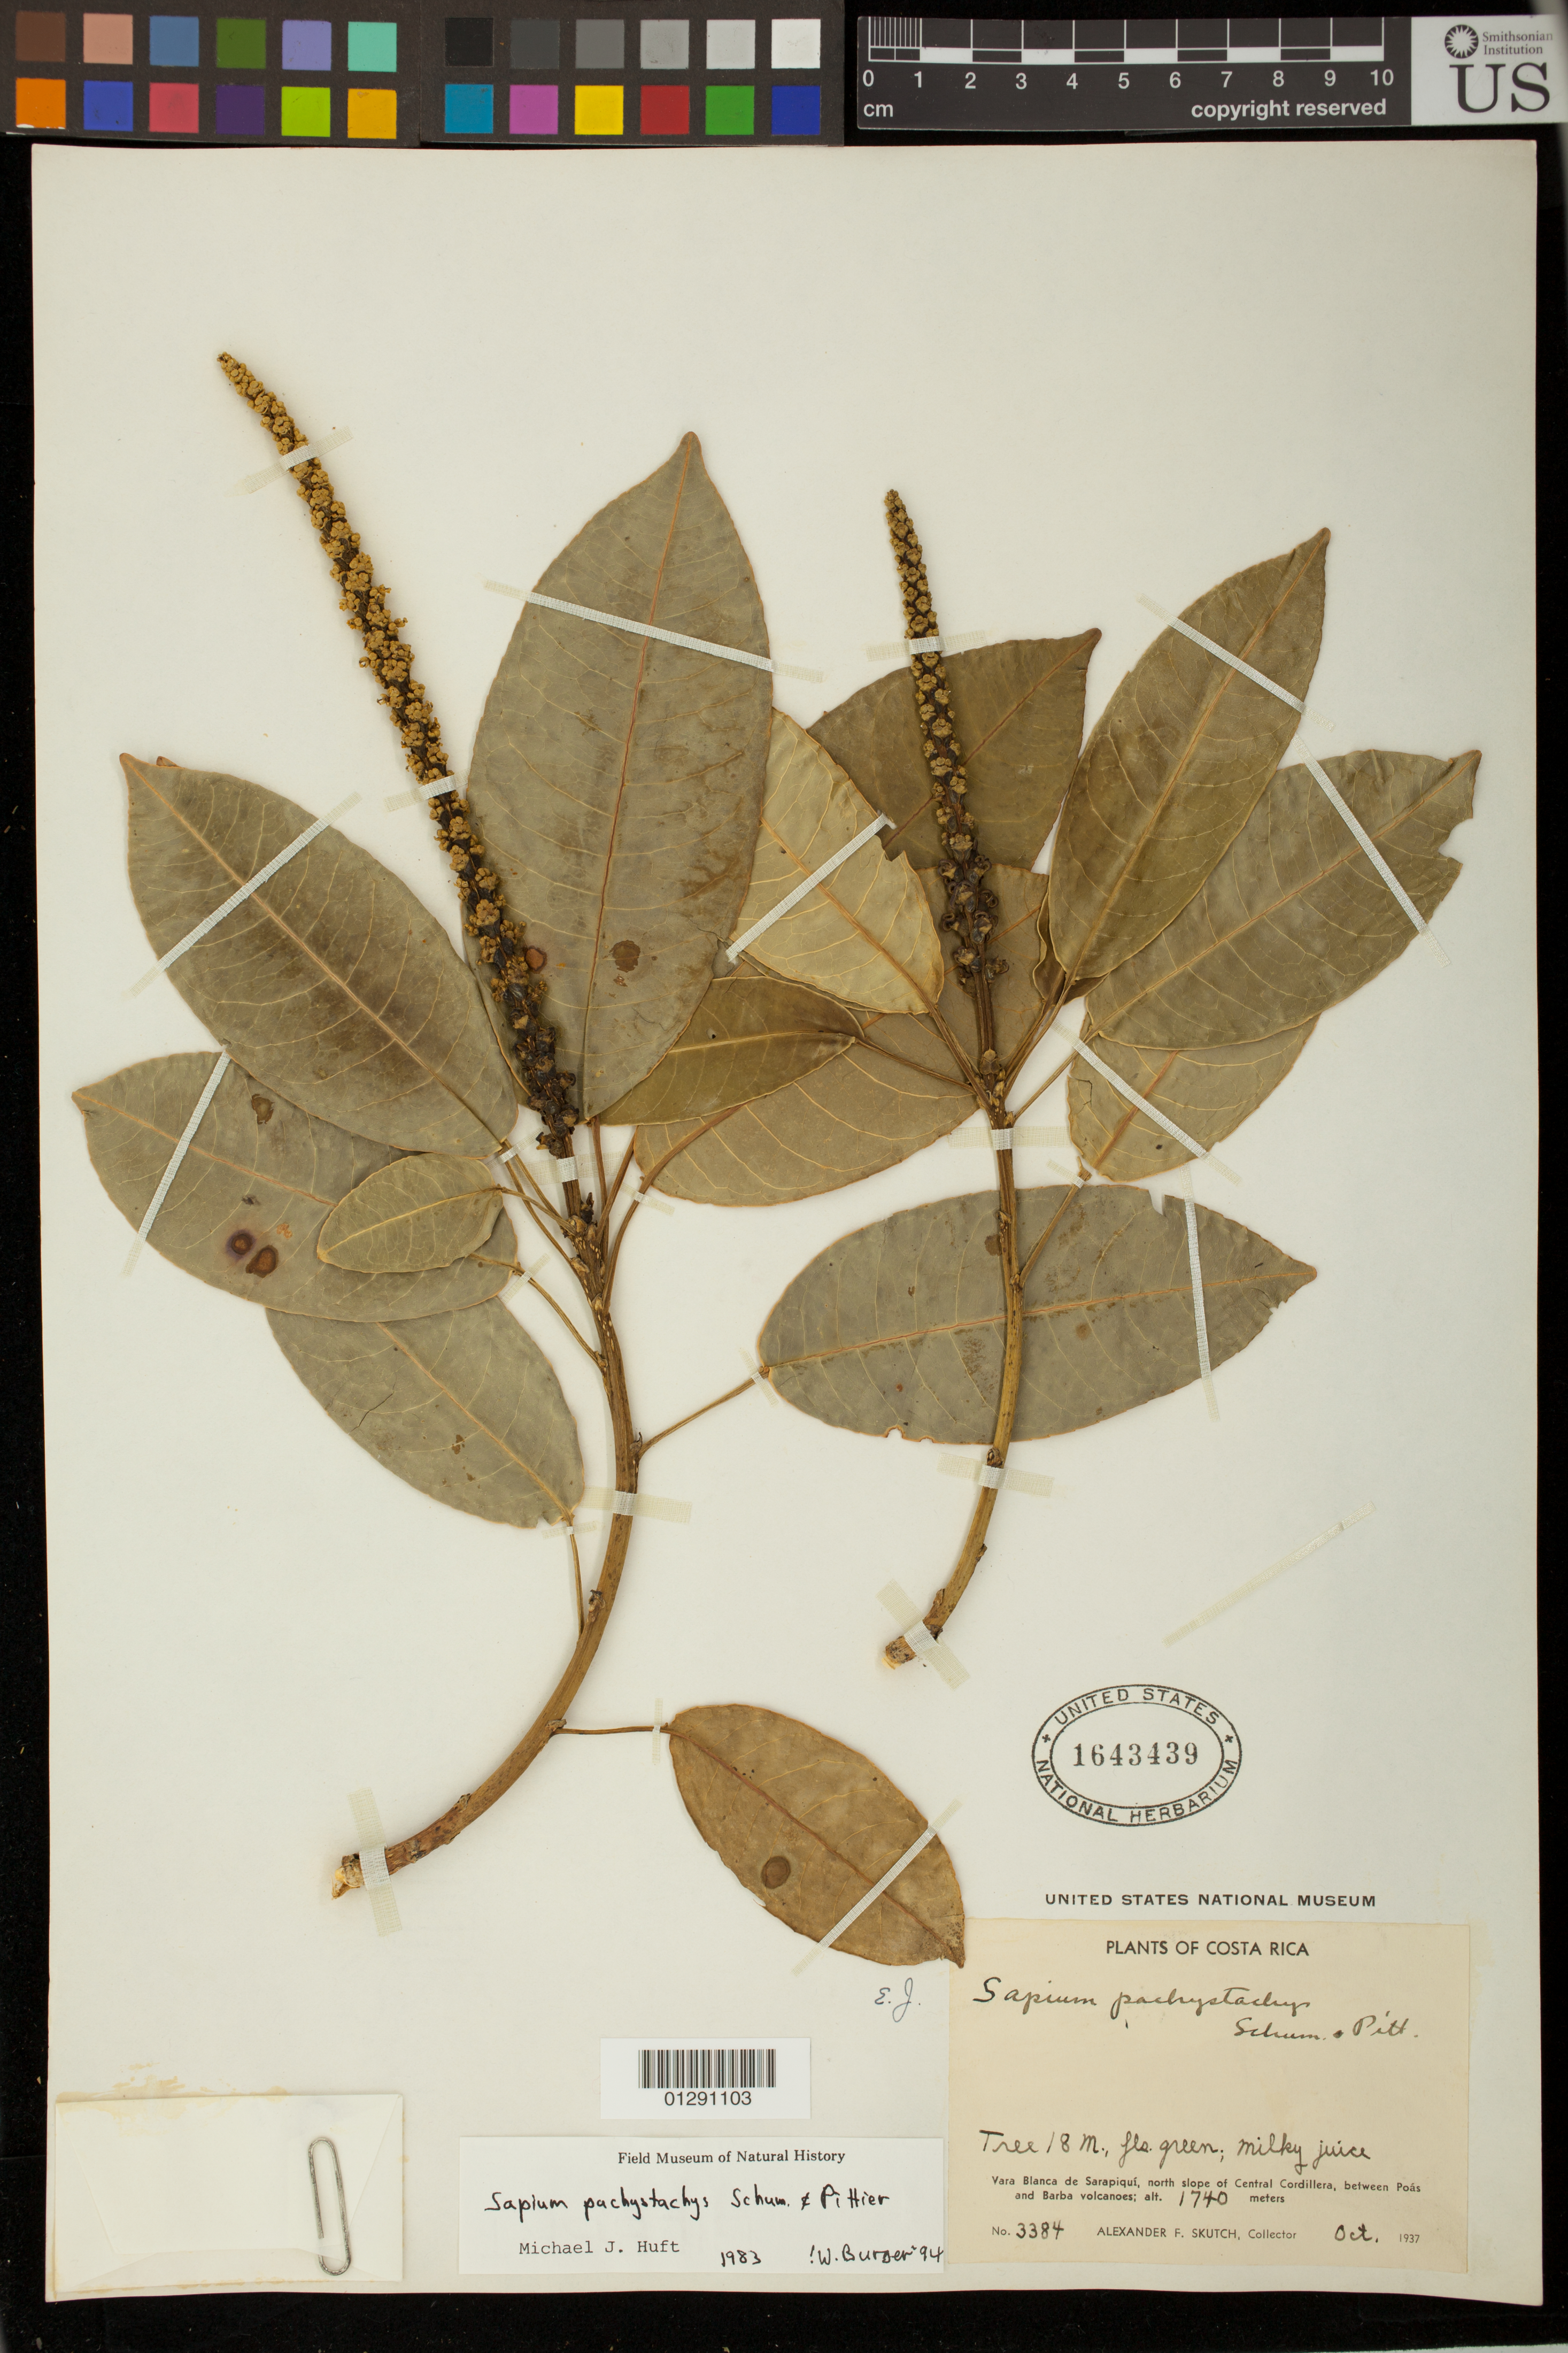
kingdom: Plantae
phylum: Tracheophyta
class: Magnoliopsida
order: Malpighiales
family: Euphorbiaceae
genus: Sapium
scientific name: Sapium pachystachys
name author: K. Schum. & Pittier in Pittier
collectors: A. F. Skutch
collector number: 3384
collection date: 1937-10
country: Costa Rica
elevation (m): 1740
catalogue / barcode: US 1643439